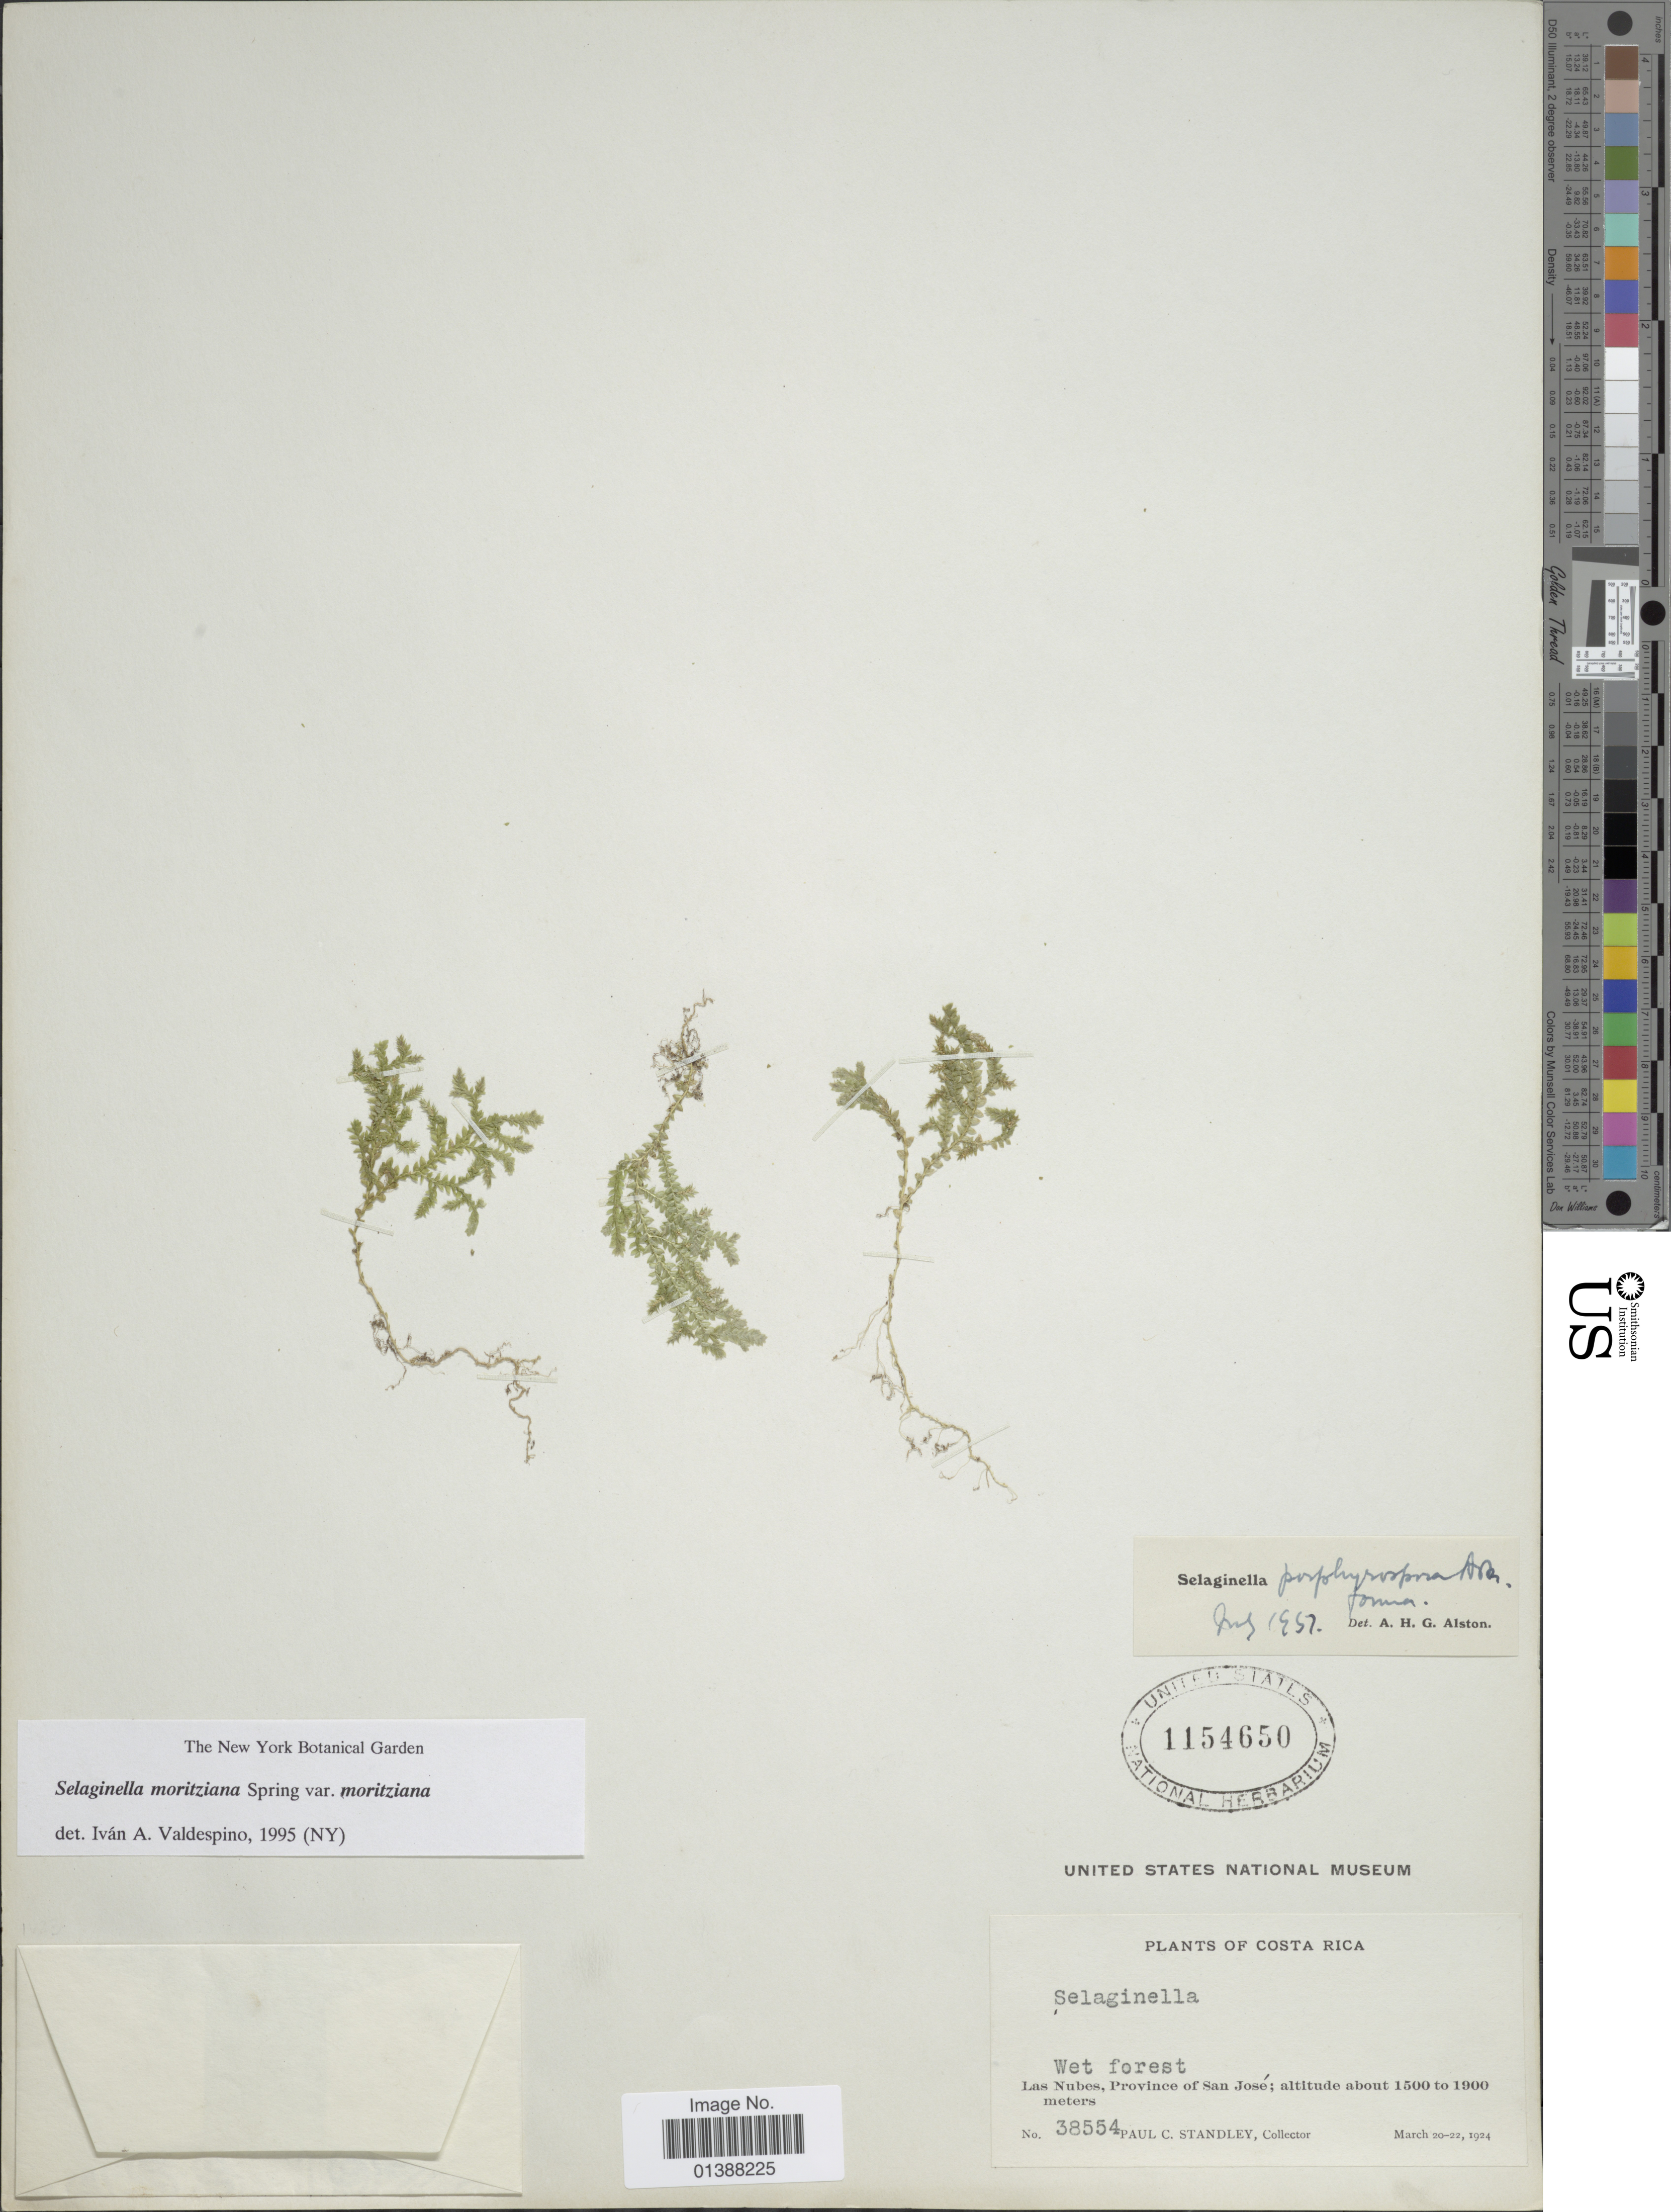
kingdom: Plantae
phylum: Tracheophyta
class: Lycopodiopsida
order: Selaginellales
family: Selaginellaceae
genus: Selaginella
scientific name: Selaginella moritziana var. moritziana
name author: Spring ex Klotzsch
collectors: P. C. Standley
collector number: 38554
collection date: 1924-03-20/1924-03-22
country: Costa Rica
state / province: San José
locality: Las Nubes, Province of San José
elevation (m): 1500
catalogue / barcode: US 1154650